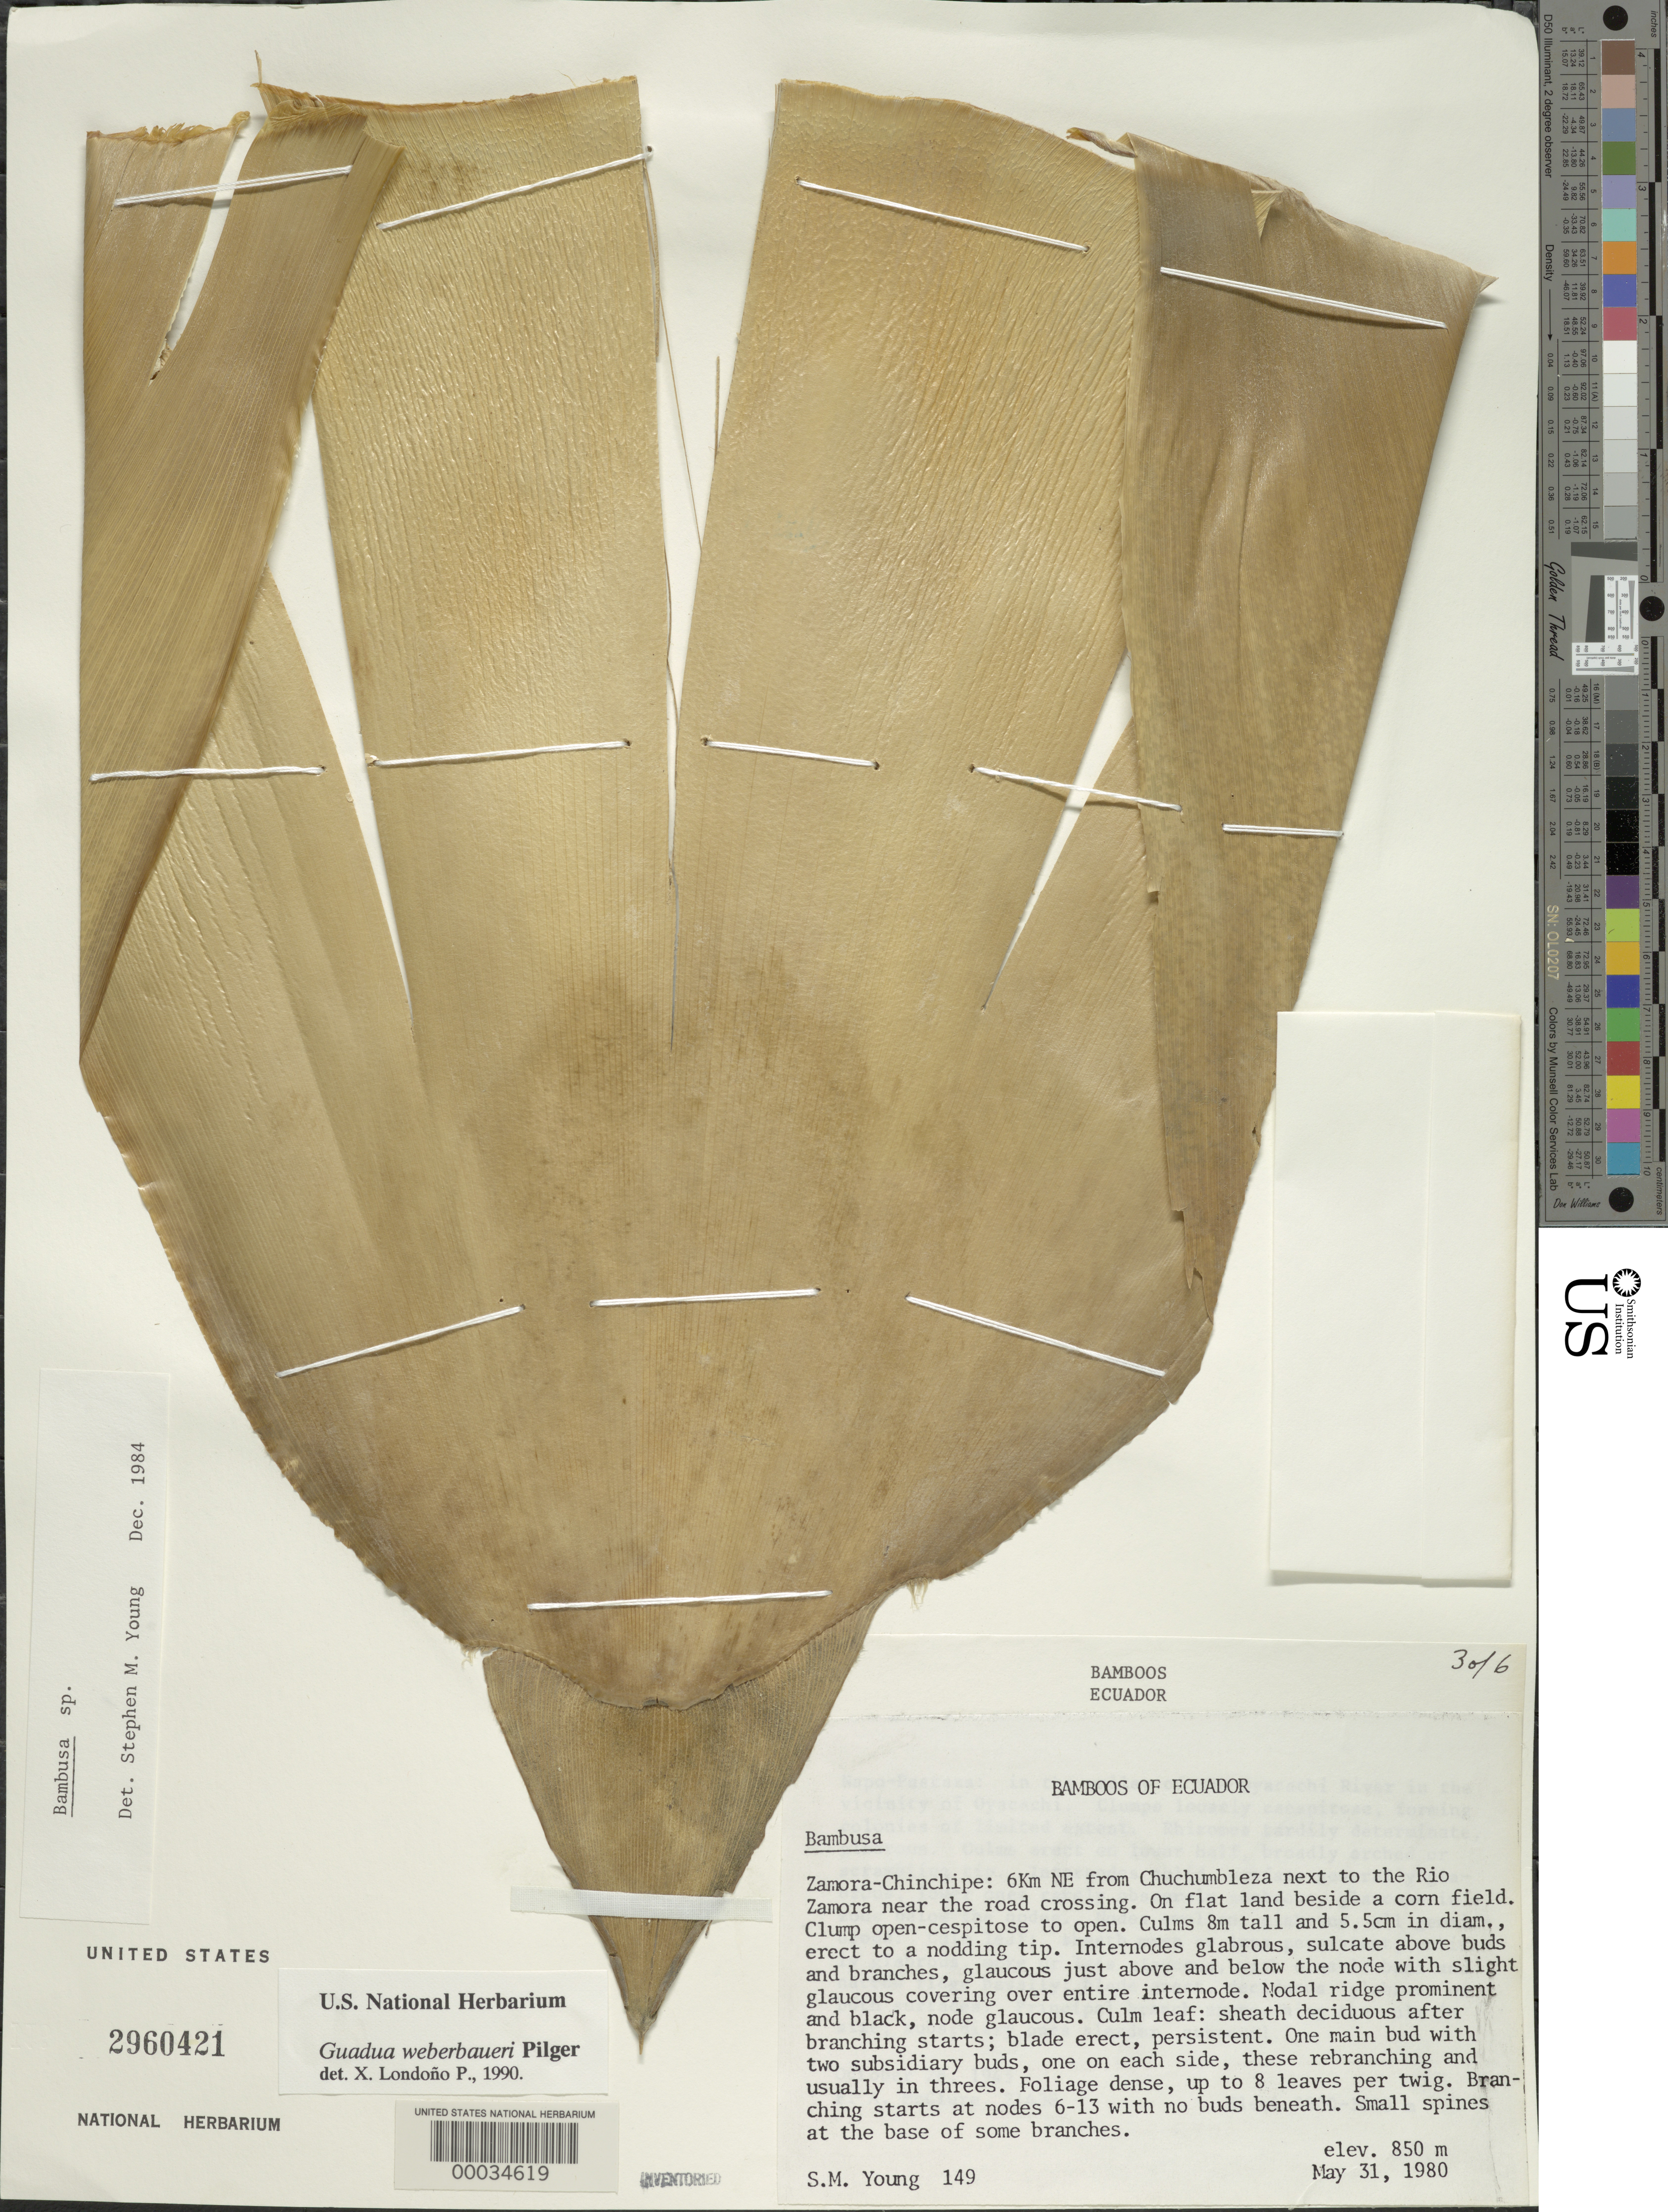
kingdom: Plantae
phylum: Tracheophyta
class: Liliopsida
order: Poales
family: Poaceae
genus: Guadua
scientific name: Guadua weberbaueri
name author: Pilg.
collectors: S. Young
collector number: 149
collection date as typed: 31 May 1980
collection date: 1980-05-31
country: Ecuador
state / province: Zamora-Chinchipe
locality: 6 km NEfrom chuchumbleza next to the Rio Zamora near the road crossing beside a corn field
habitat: Flat land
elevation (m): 850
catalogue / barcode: US 2960421